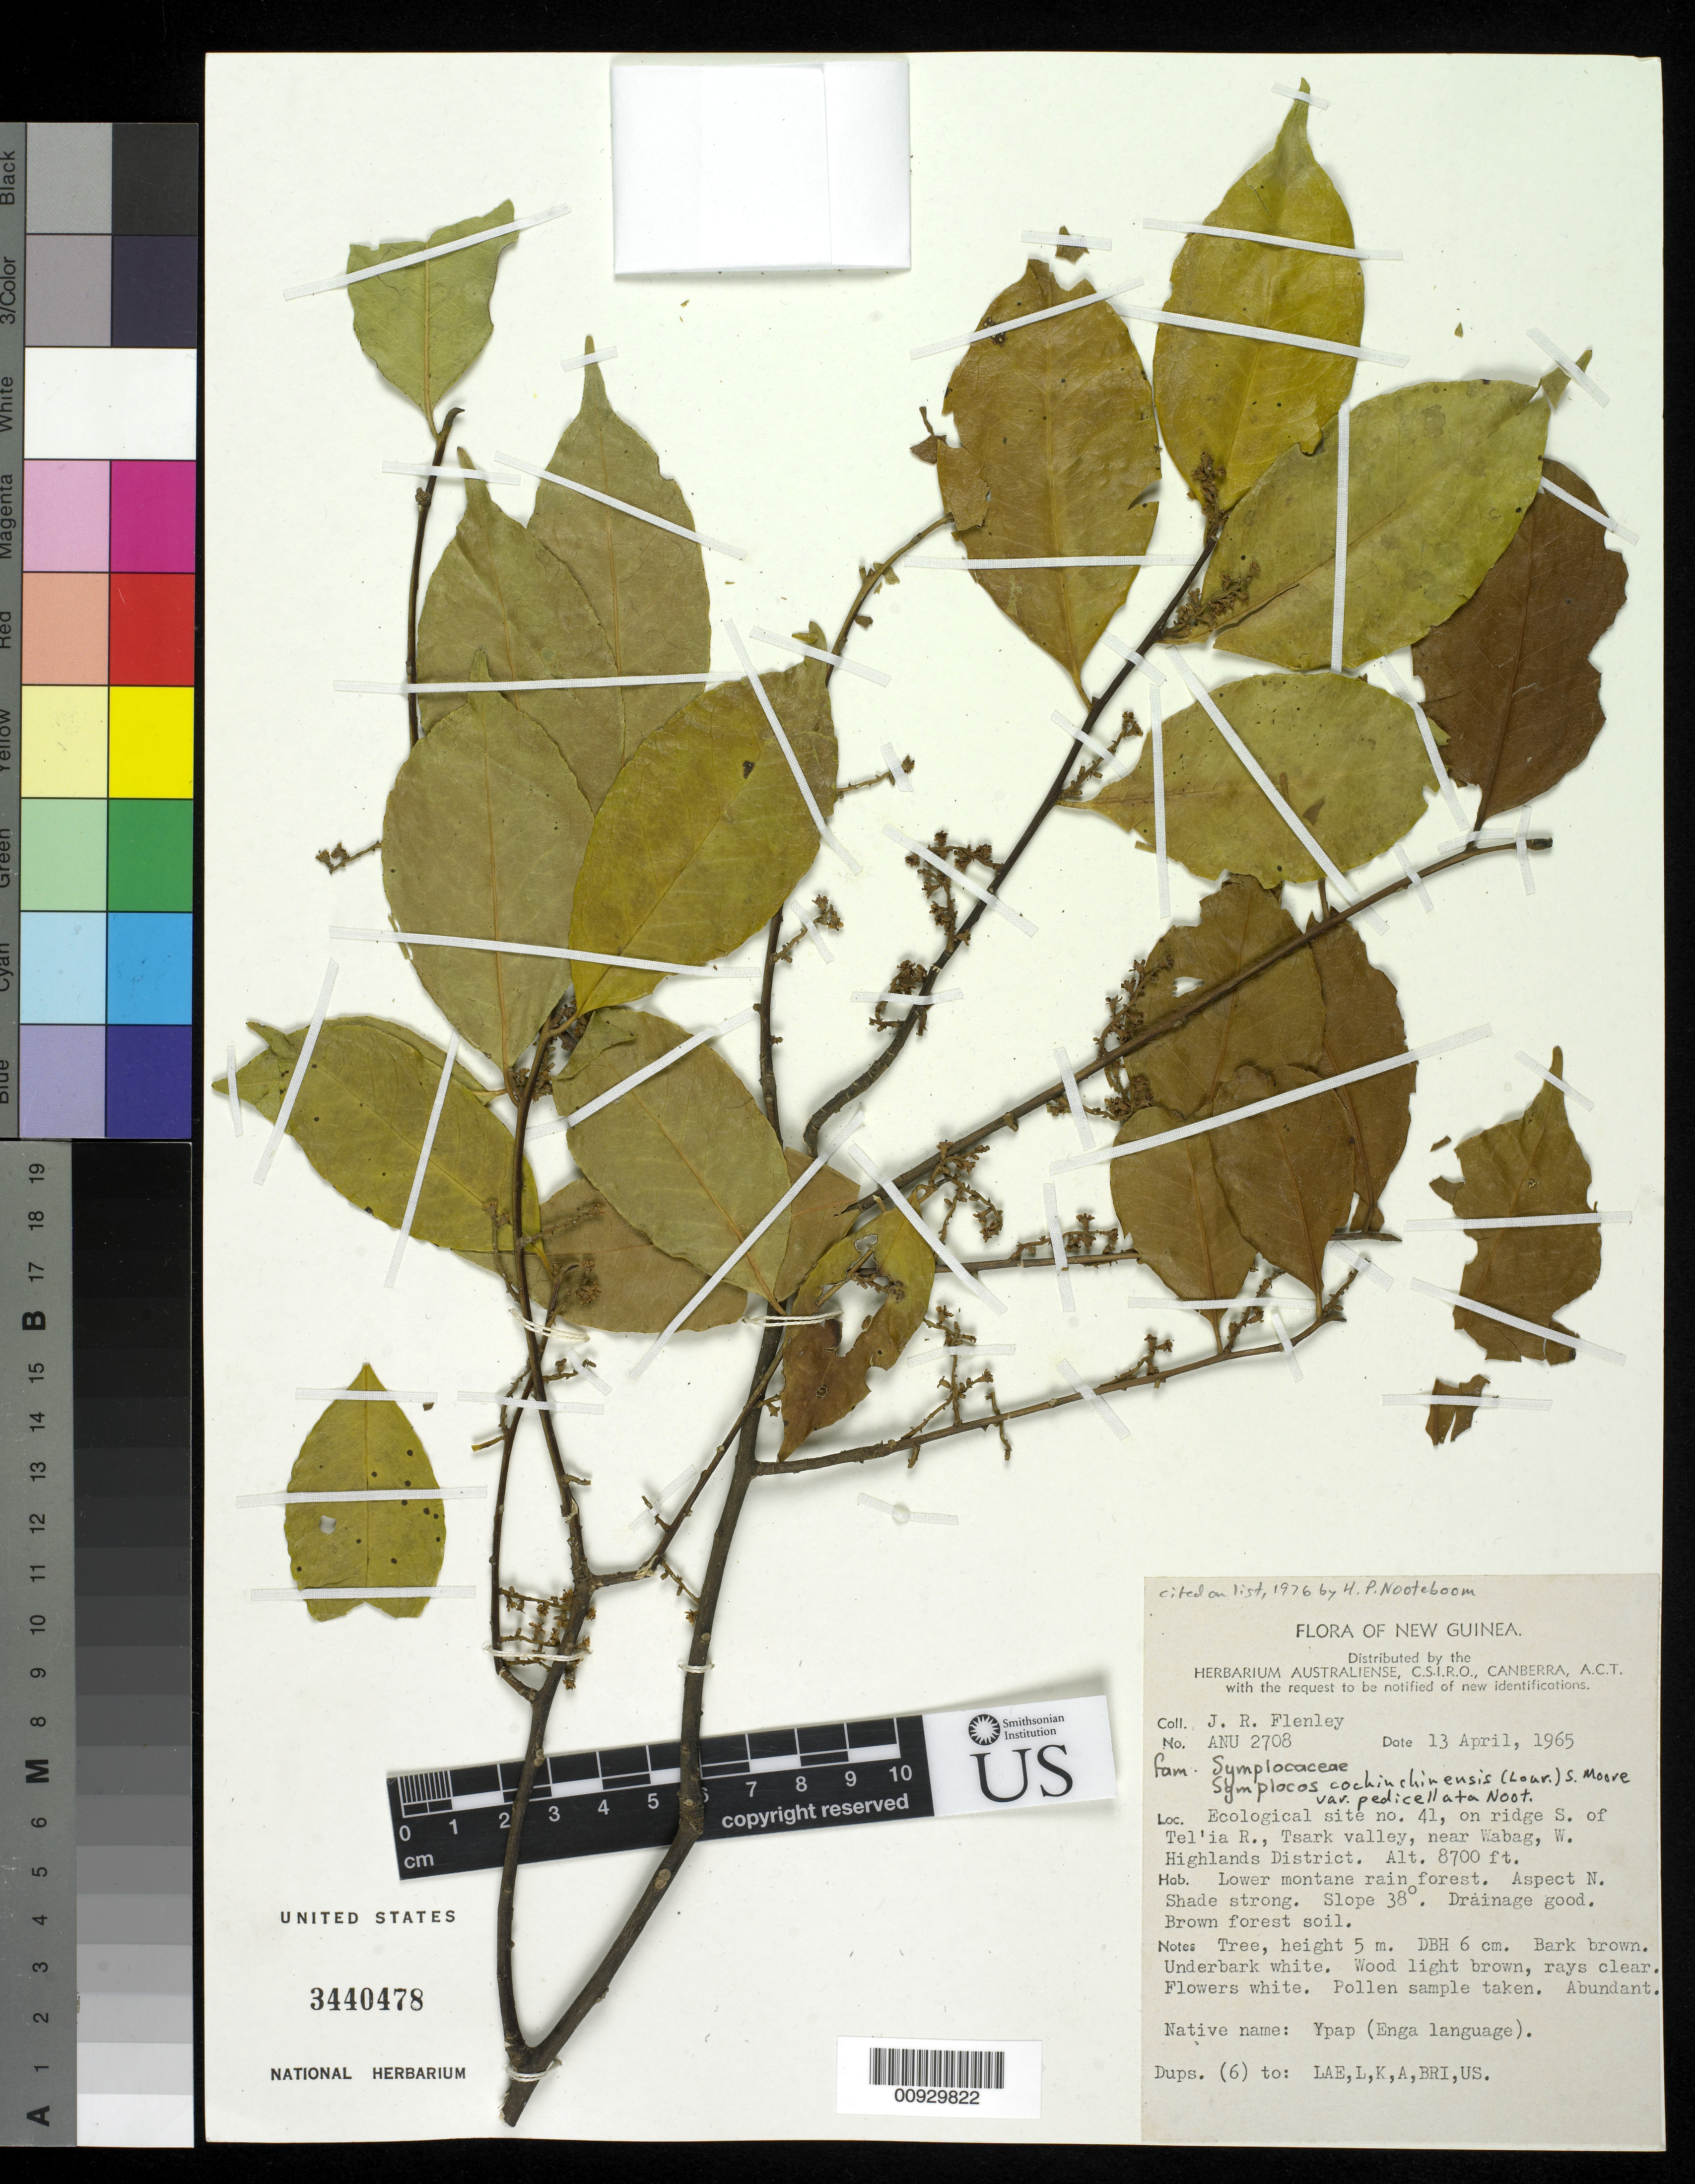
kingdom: Plantae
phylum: Tracheophyta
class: Magnoliopsida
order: Ericales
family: Symplocaceae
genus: Symplocos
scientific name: Symplocos cochinchinensis var. pedicellata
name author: Noot.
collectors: J. Flenley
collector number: ANU 2708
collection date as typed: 13 Apr 1965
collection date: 1965-04-13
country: Papua New Guinea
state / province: Enga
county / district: Wabag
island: New Guinea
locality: Ecological site no. 41, on ridge S. of Tel'ia R., Tsark valley, near Wabag, W. Highlands District.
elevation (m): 2652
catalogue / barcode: US 3440478